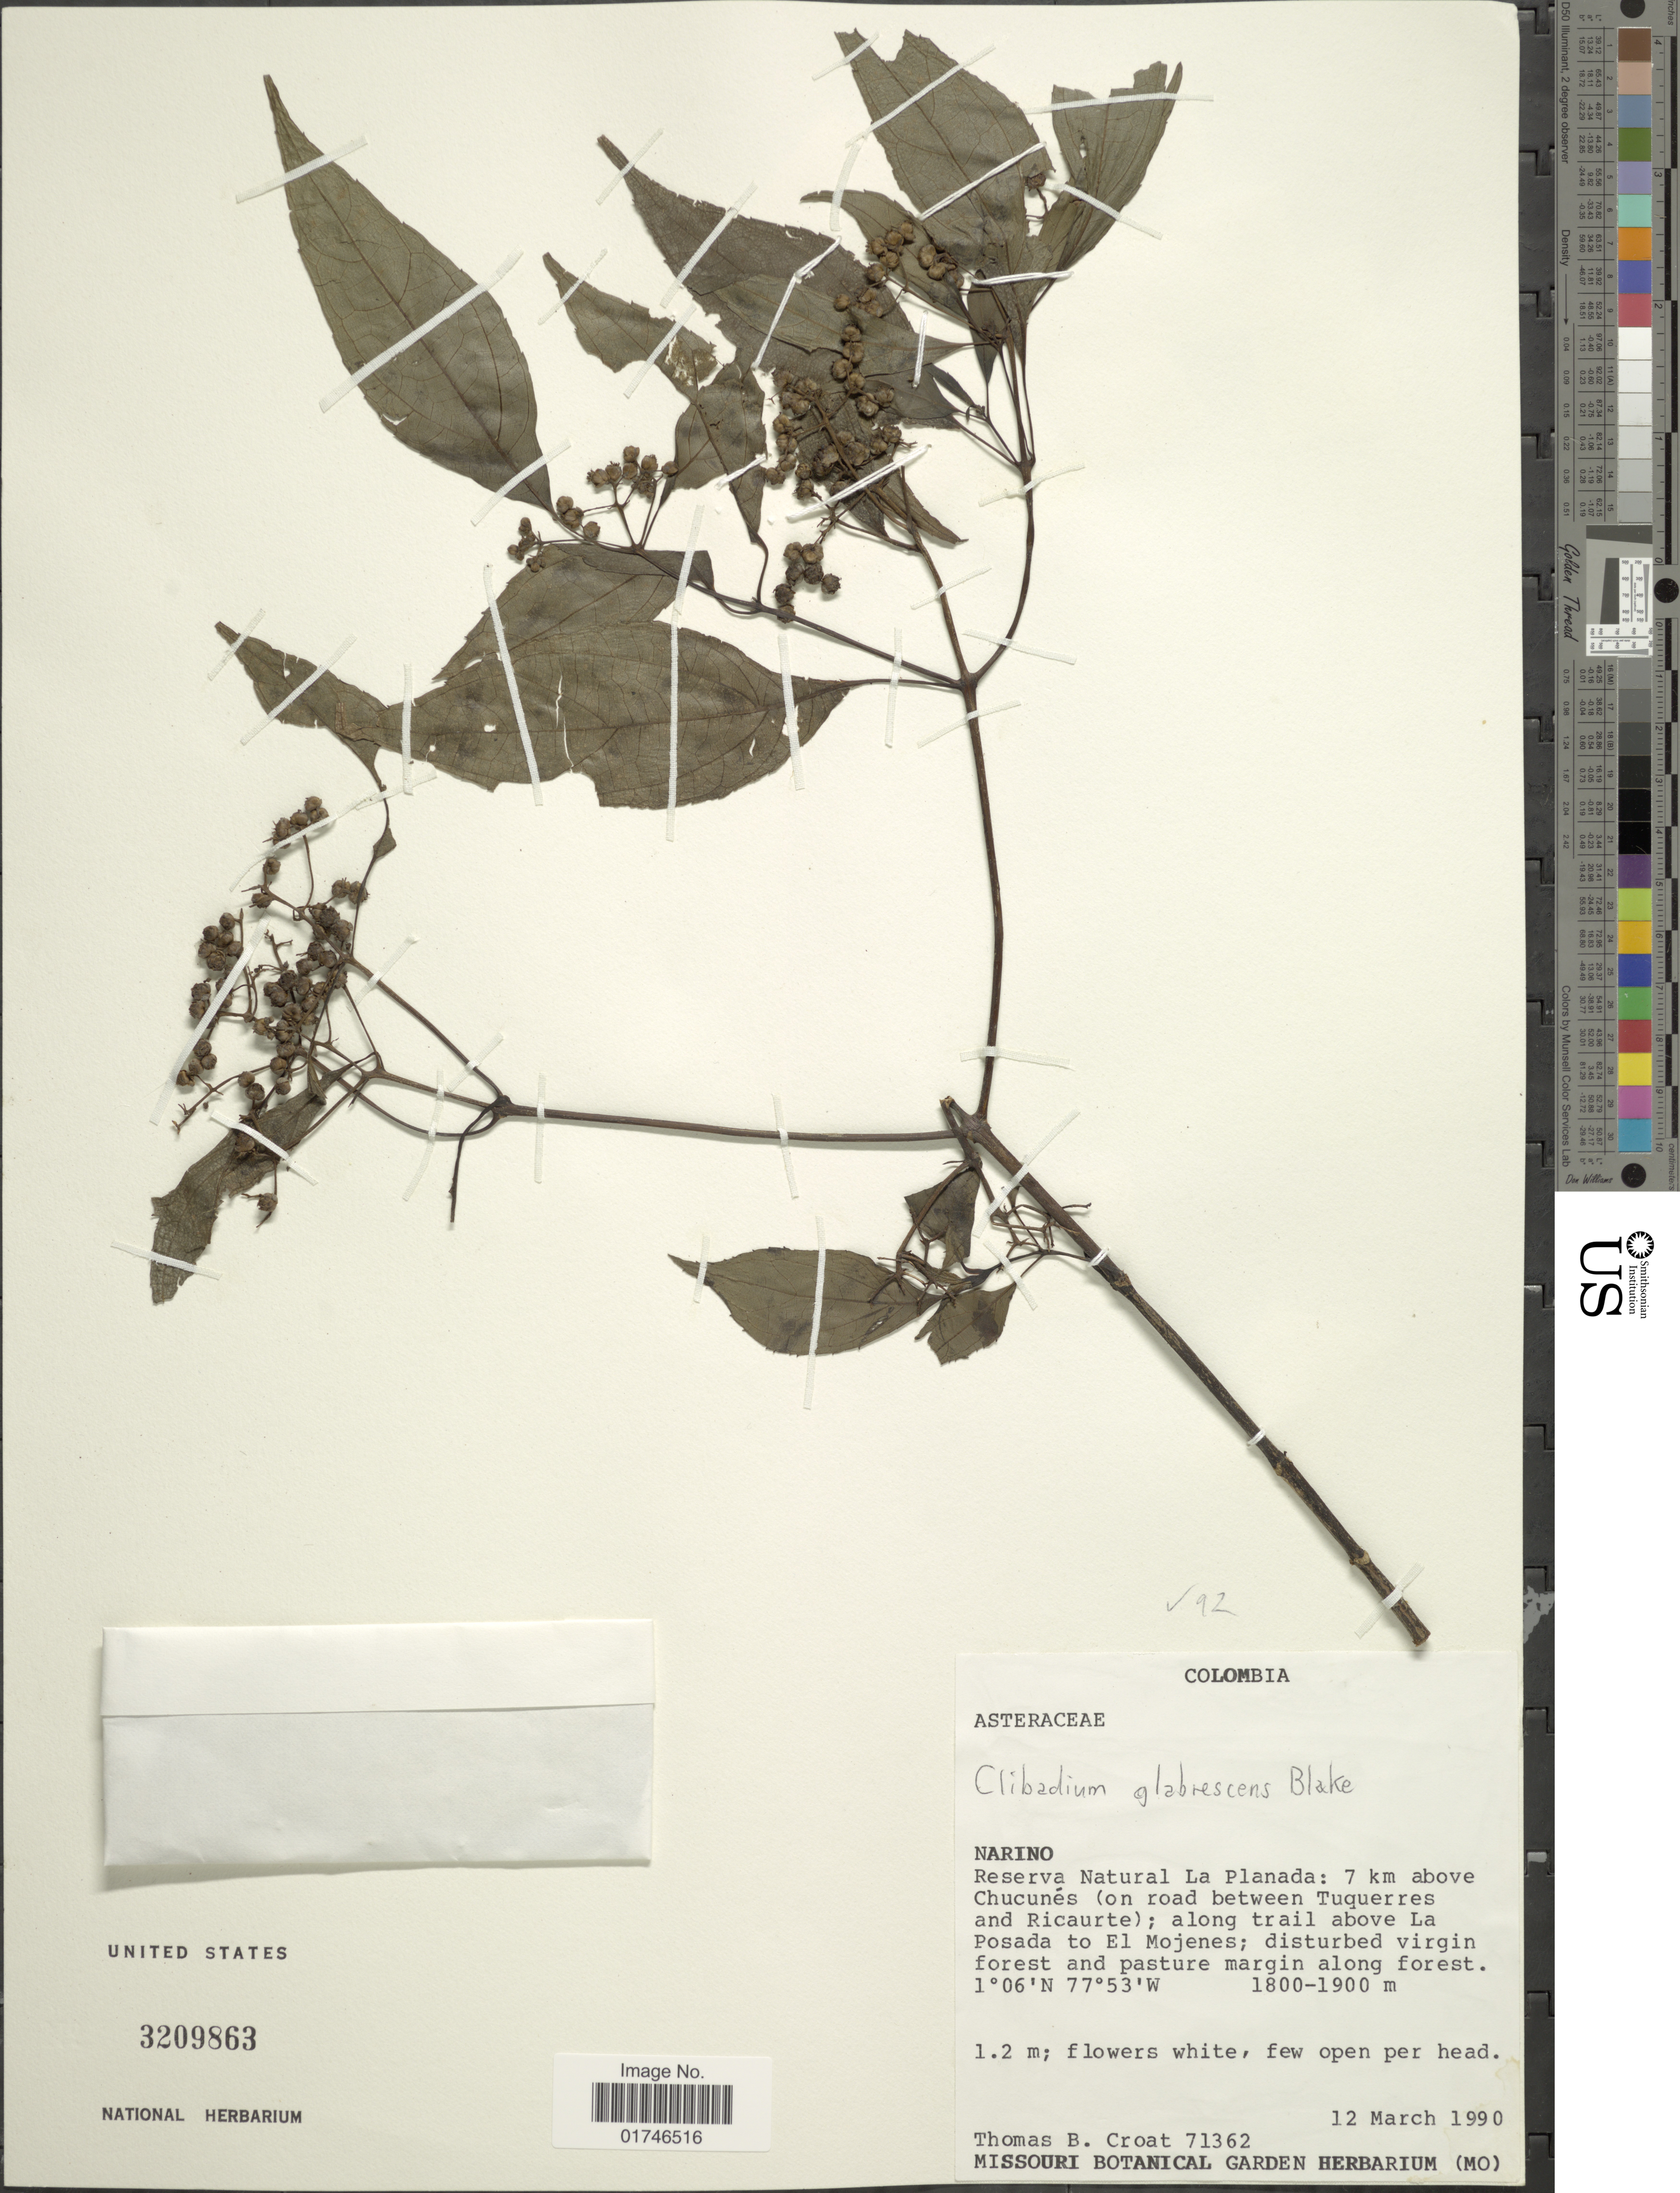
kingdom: Plantae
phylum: Tracheophyta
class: Magnoliopsida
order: Asterales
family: Asteraceae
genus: Clibadium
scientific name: Clibadium glabrescens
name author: S.F. Blake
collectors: T. B. Croat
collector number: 71362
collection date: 1990-03-12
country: Colombia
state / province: Nariño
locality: Narino. Reserva Natural La Planada; 7 km above Chucunes (on road between Tuquerres and Ricaurte); along trail above La Posada to El Mojenes.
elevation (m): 1800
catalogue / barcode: US 3209863